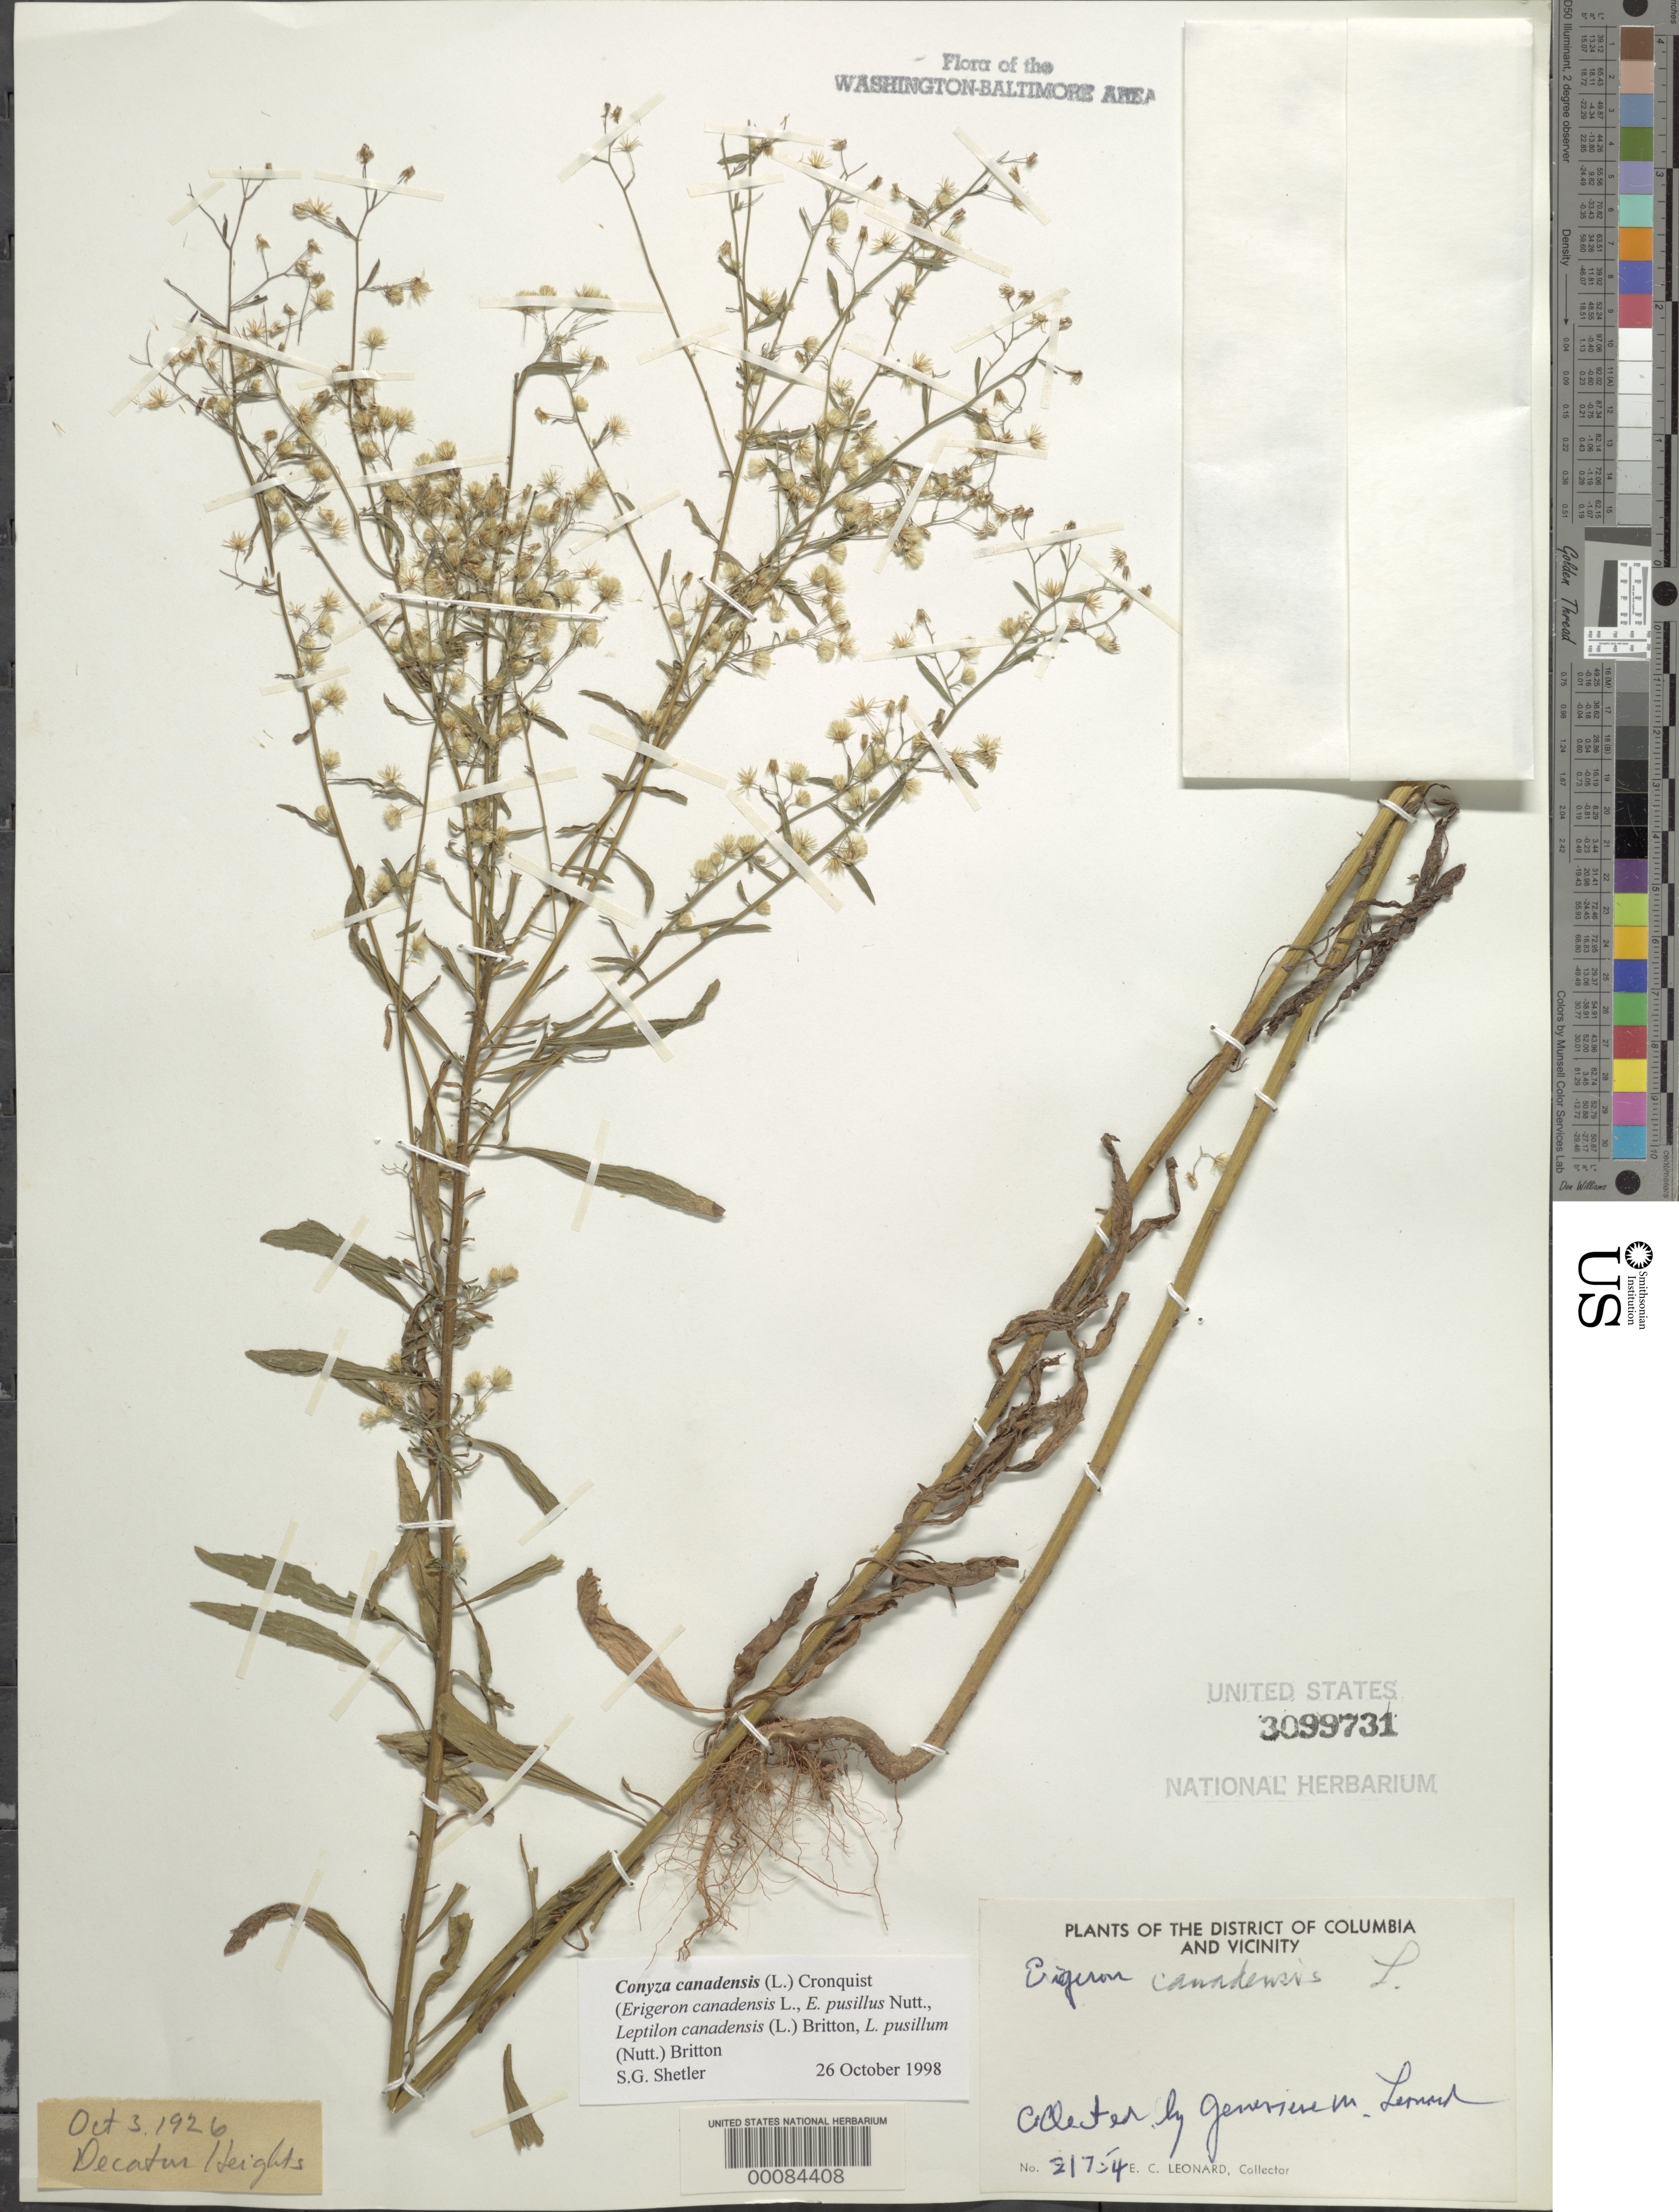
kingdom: Plantae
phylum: Tracheophyta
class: Magnoliopsida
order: Asterales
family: Asteraceae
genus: Conyza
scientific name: Conyza canadensis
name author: (L.) Cronq.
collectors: G. M. Leonard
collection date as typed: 03 Oct 1926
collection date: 1926-10-03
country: United States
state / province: Maryland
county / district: Prince George's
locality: Decatur Heights Bladensburg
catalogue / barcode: US 3099731